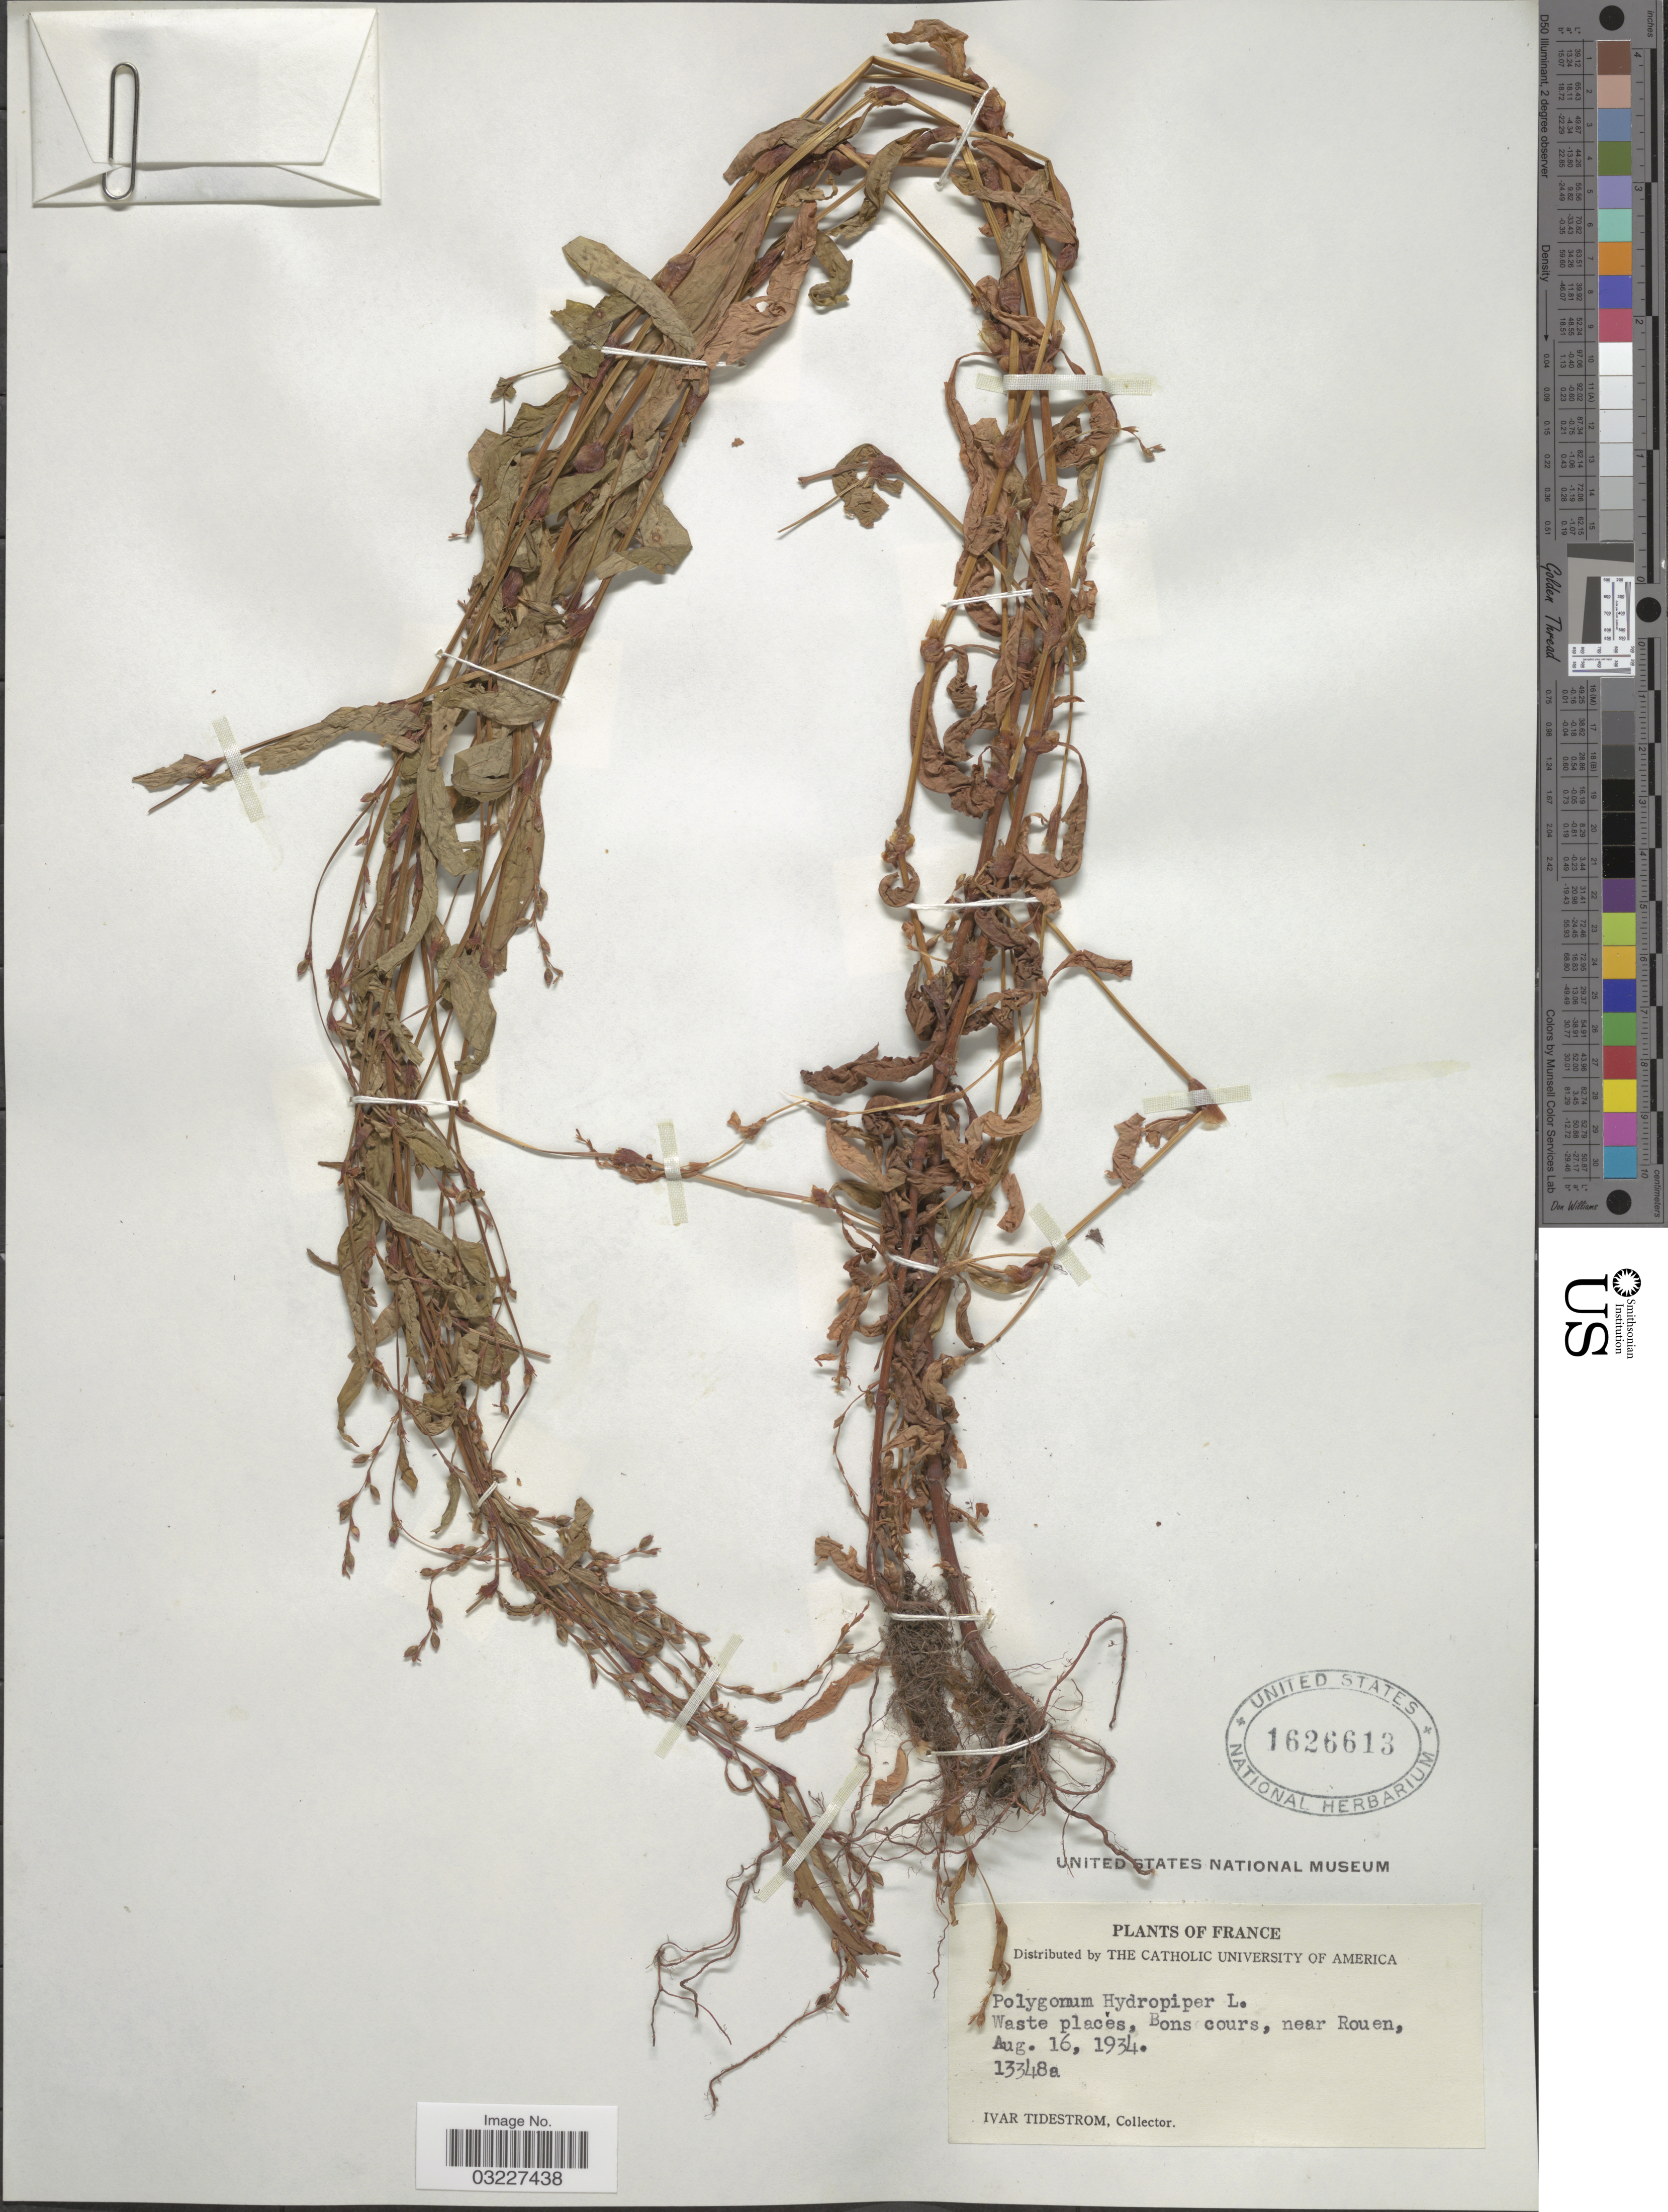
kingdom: Plantae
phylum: Tracheophyta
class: Magnoliopsida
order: Caryophyllales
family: Polygonaceae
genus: Polygonum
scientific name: Polygonum hydropiper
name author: L.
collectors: I. F. Tidestrom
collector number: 13348a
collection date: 1934-08-16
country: France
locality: Waste places, Bons cours, near Rouen.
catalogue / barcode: US 1626613